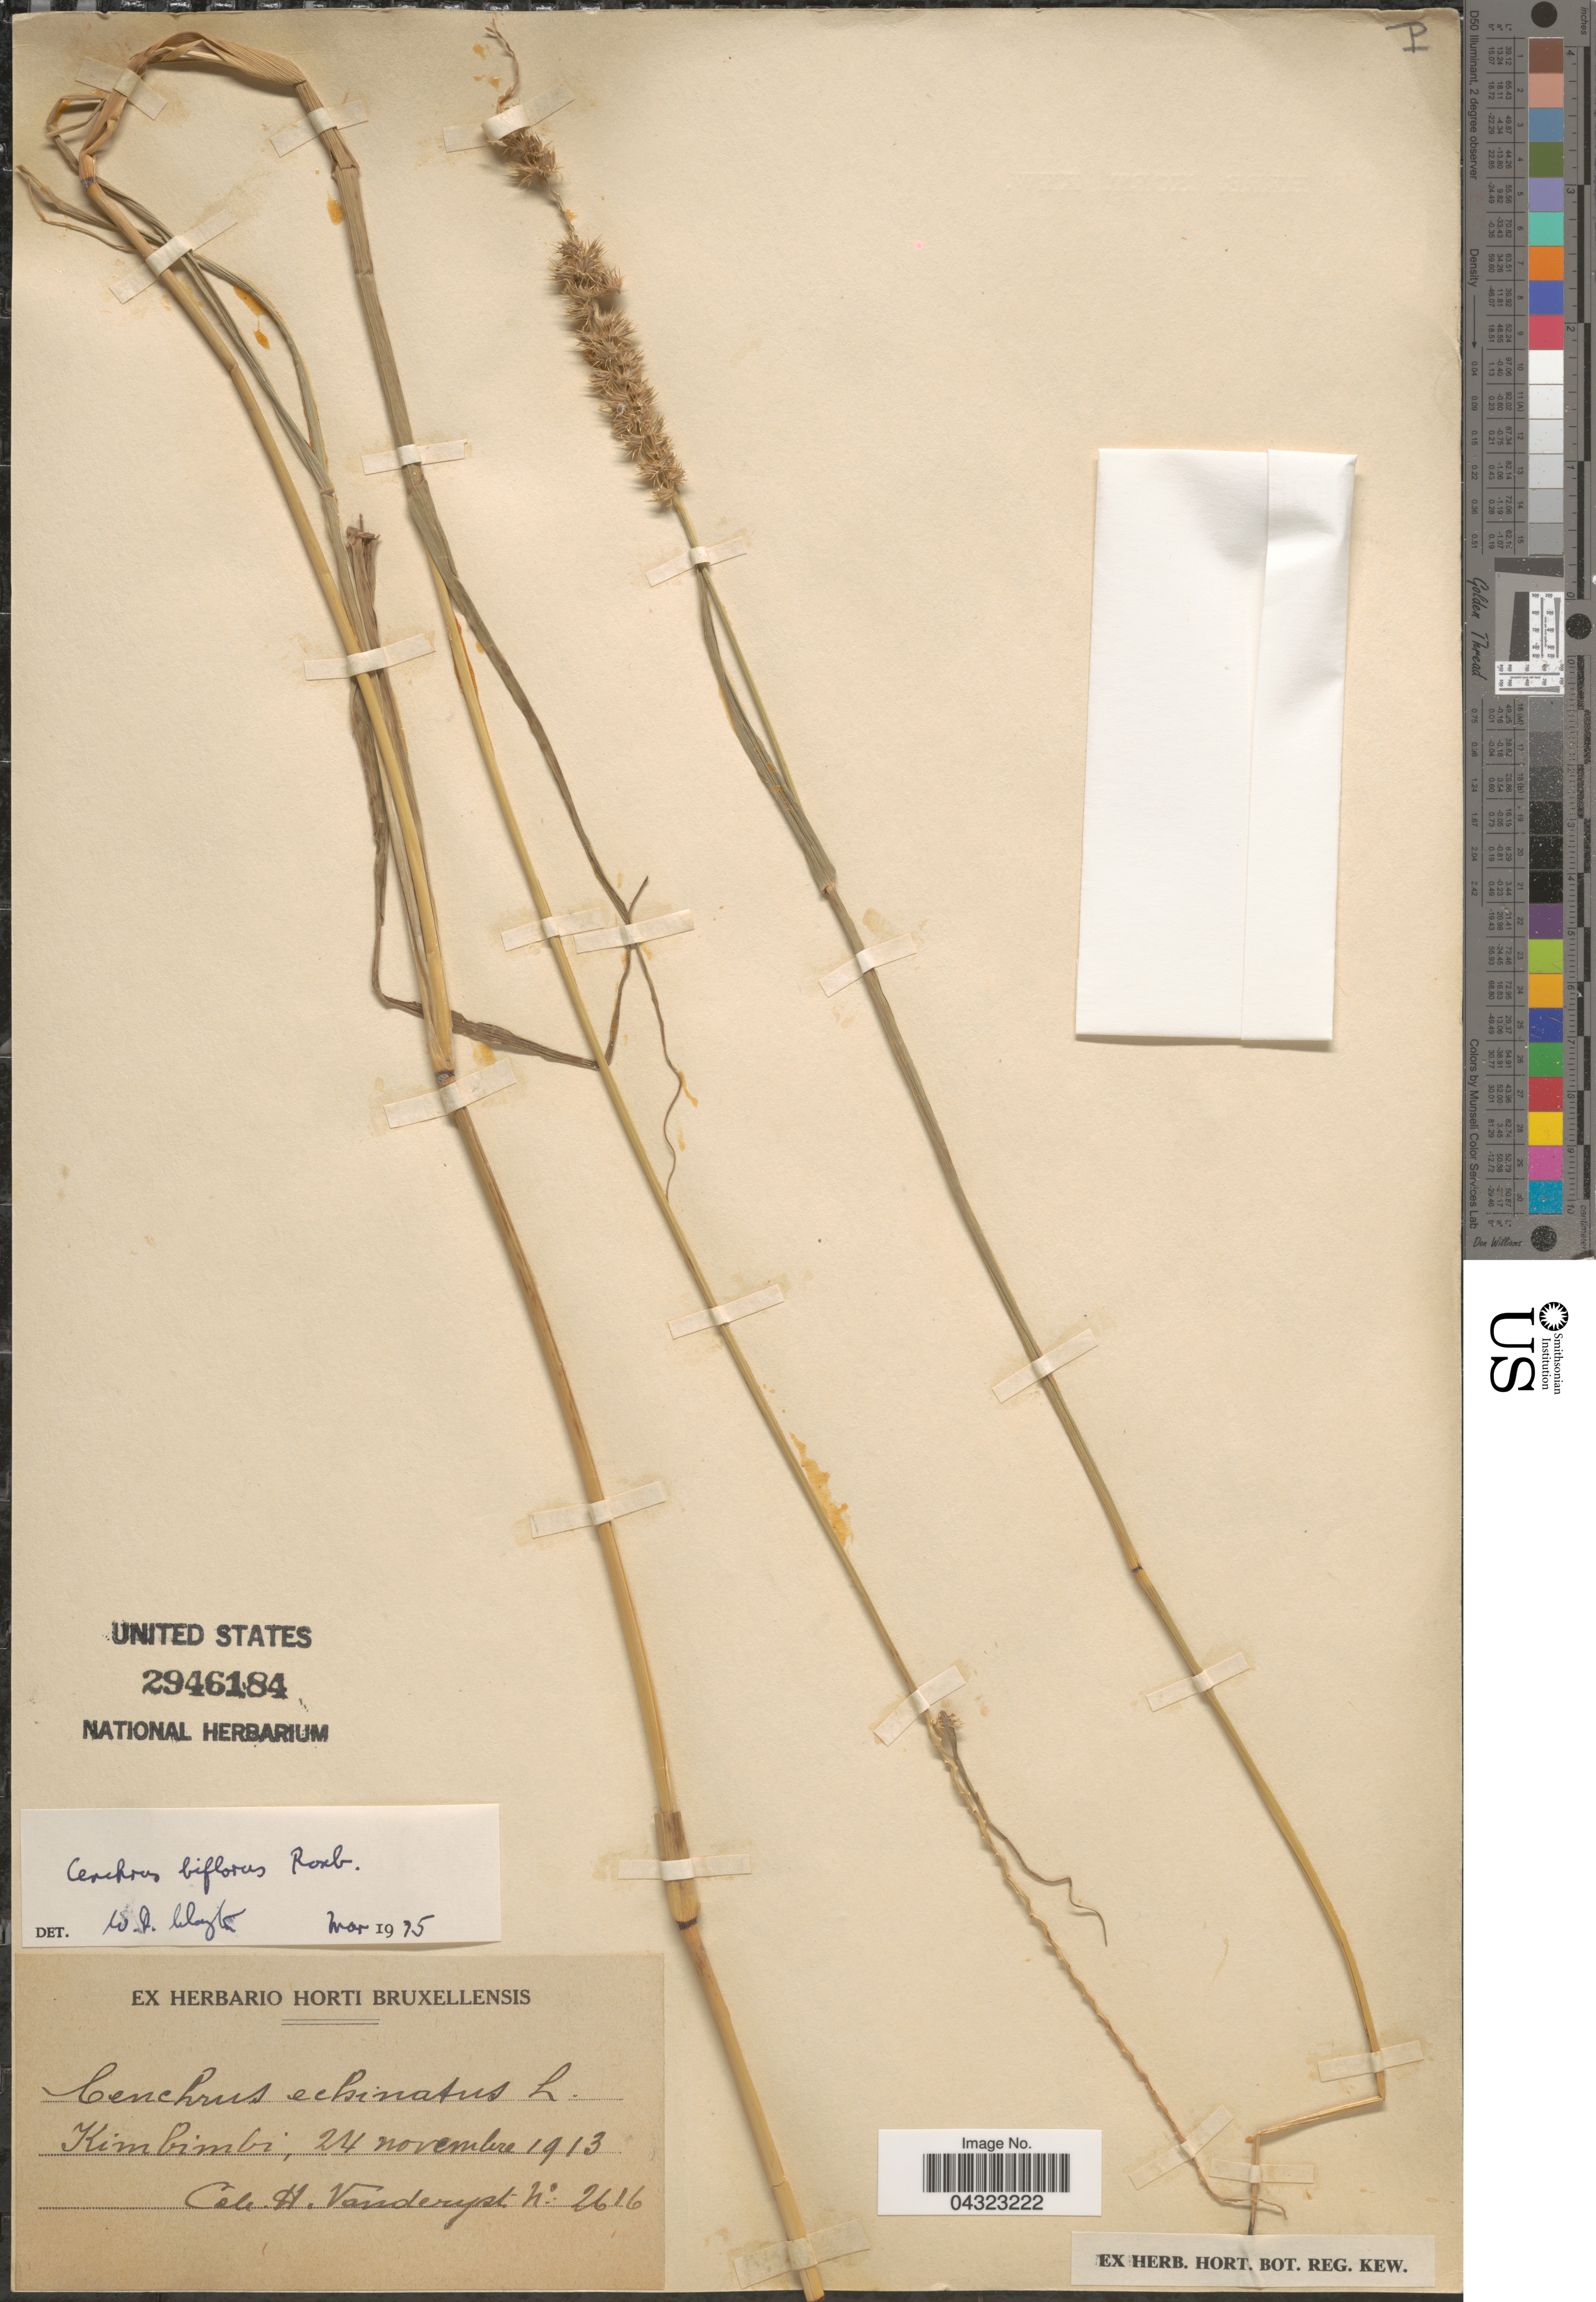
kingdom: Plantae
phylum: Tracheophyta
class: Liliopsida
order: Poales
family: Poaceae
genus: Cenchrus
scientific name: Cenchrus biflorus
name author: Roxb.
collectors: H. J. R. Vanderyst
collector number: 2616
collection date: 1913-11-24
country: Kenya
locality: Kimbimbi.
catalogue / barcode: US 2946184